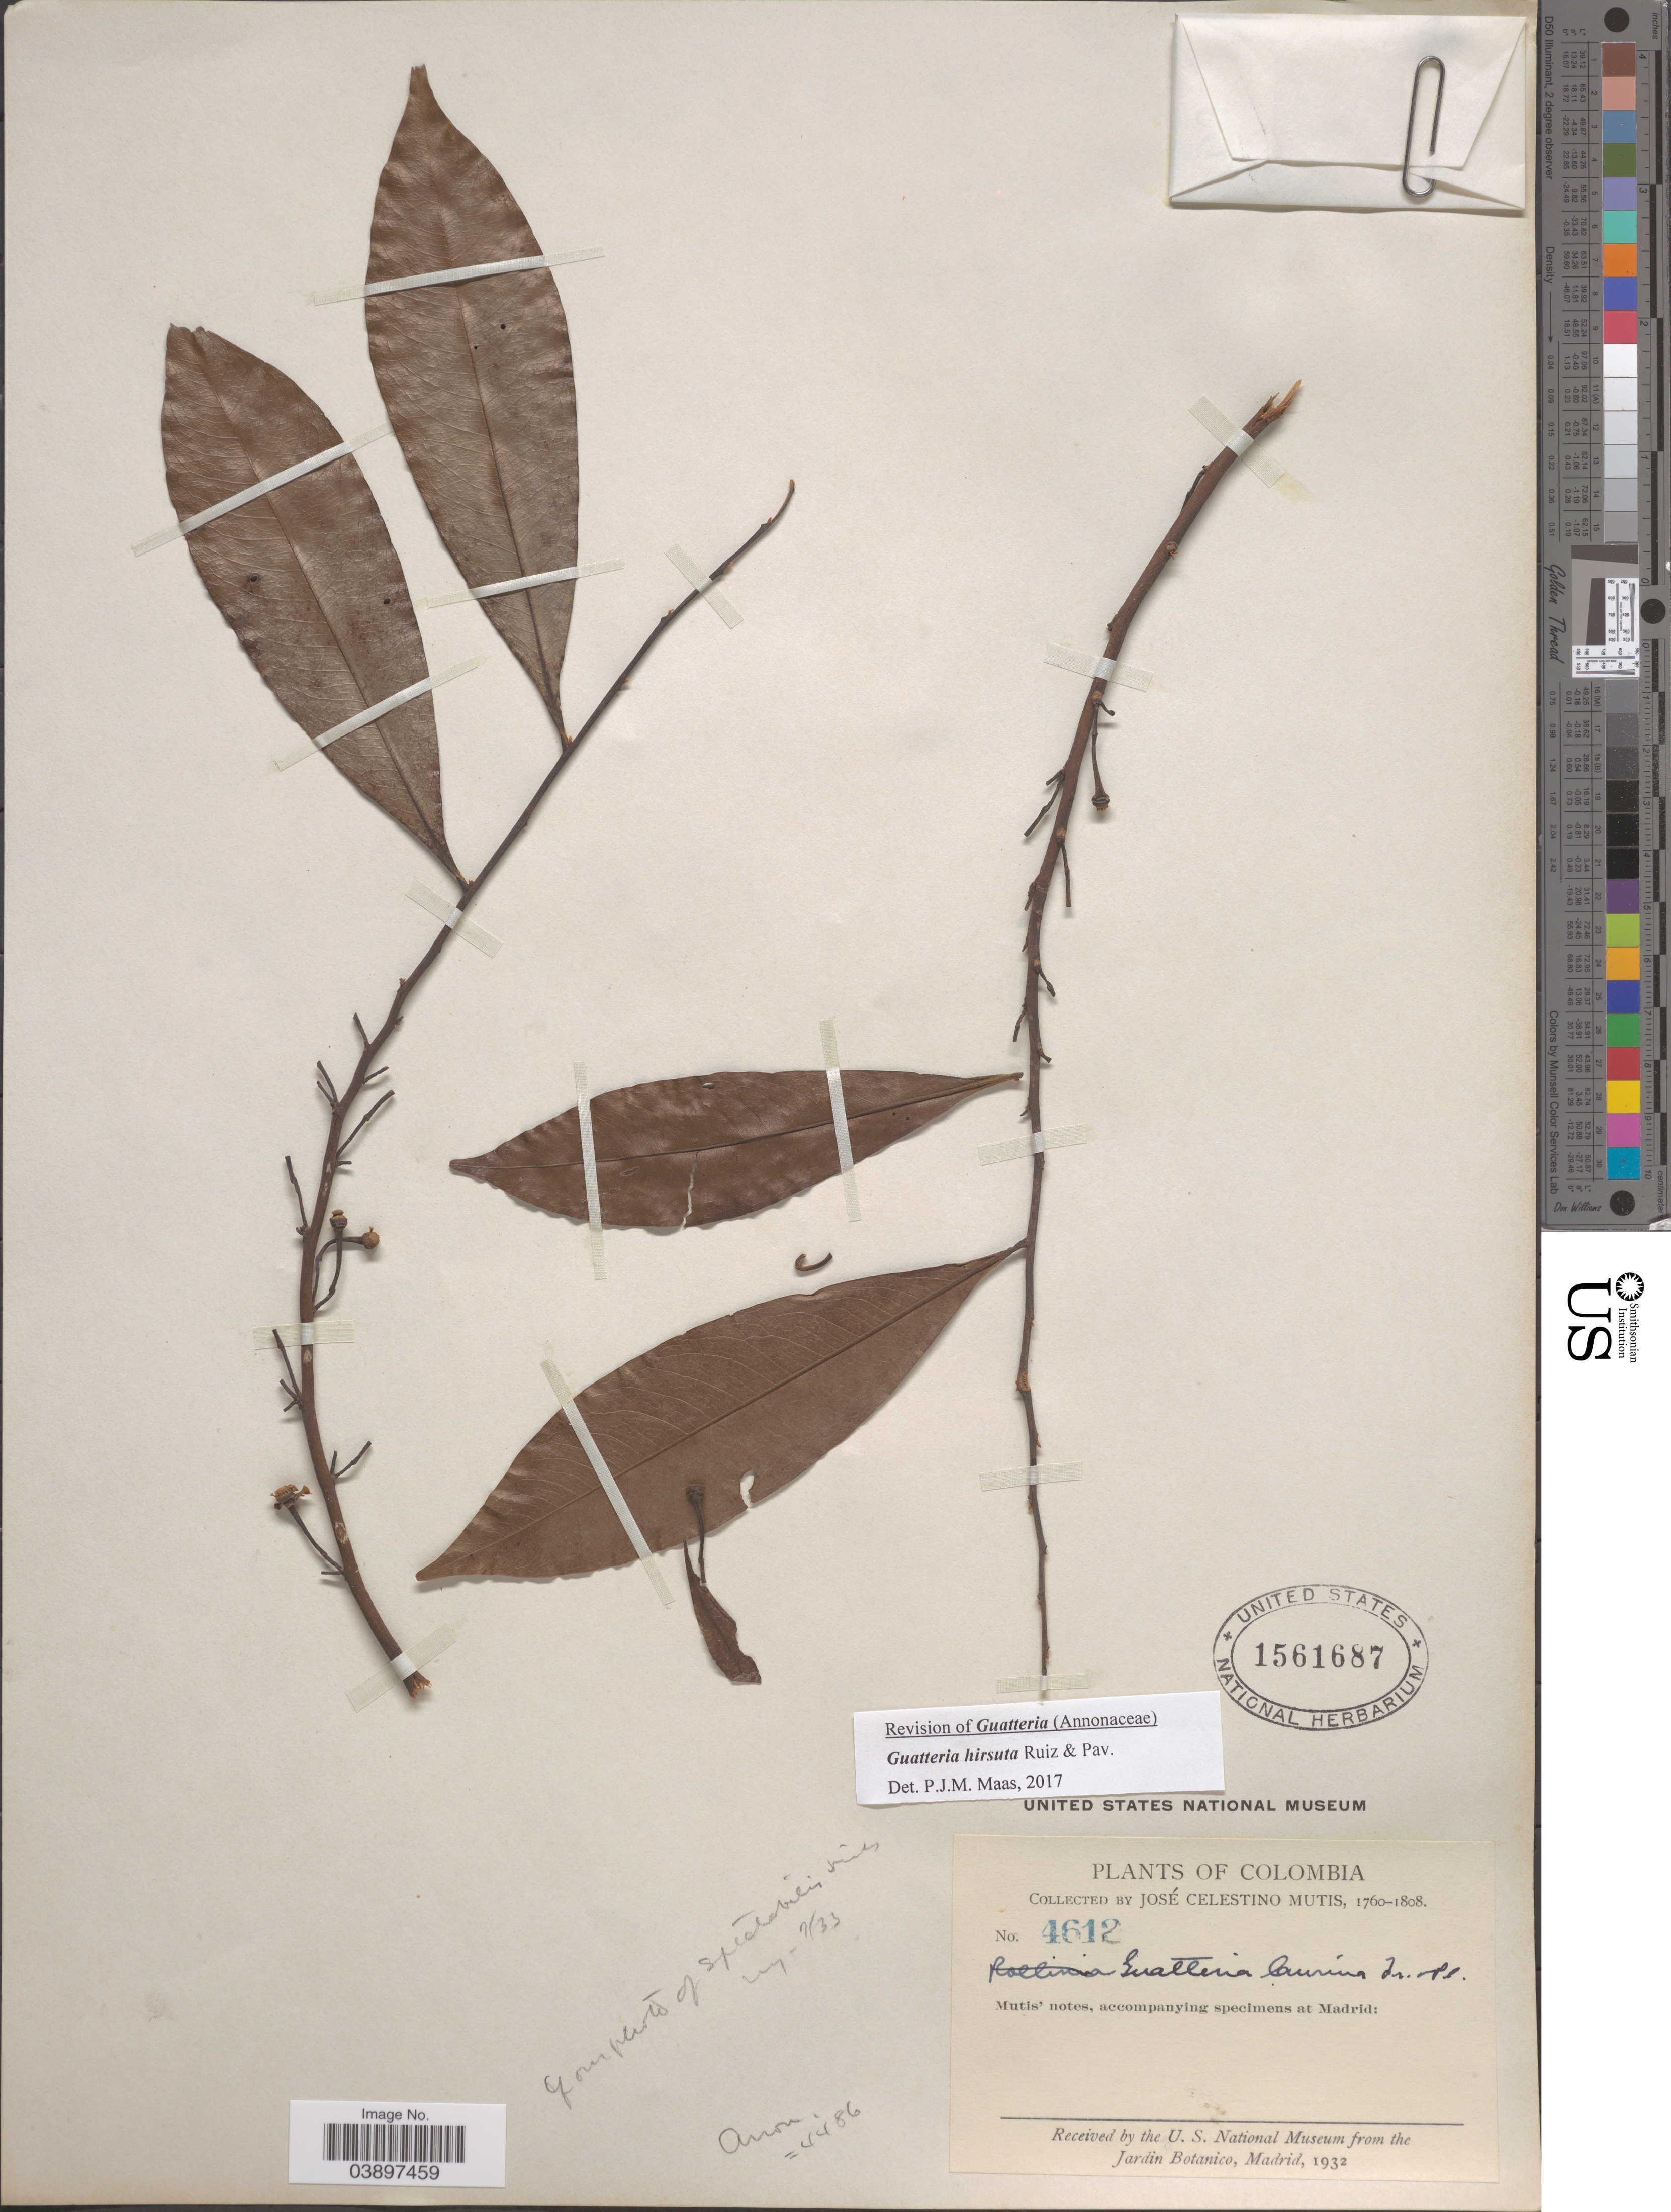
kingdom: Plantae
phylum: Tracheophyta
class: Magnoliopsida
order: Magnoliales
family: Annonaceae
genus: Guatteria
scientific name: Guatteria hirsuta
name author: Ruiz & Pav.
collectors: J. C. B. Mutis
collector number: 4612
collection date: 1760/1808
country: Colombia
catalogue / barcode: US 1561687